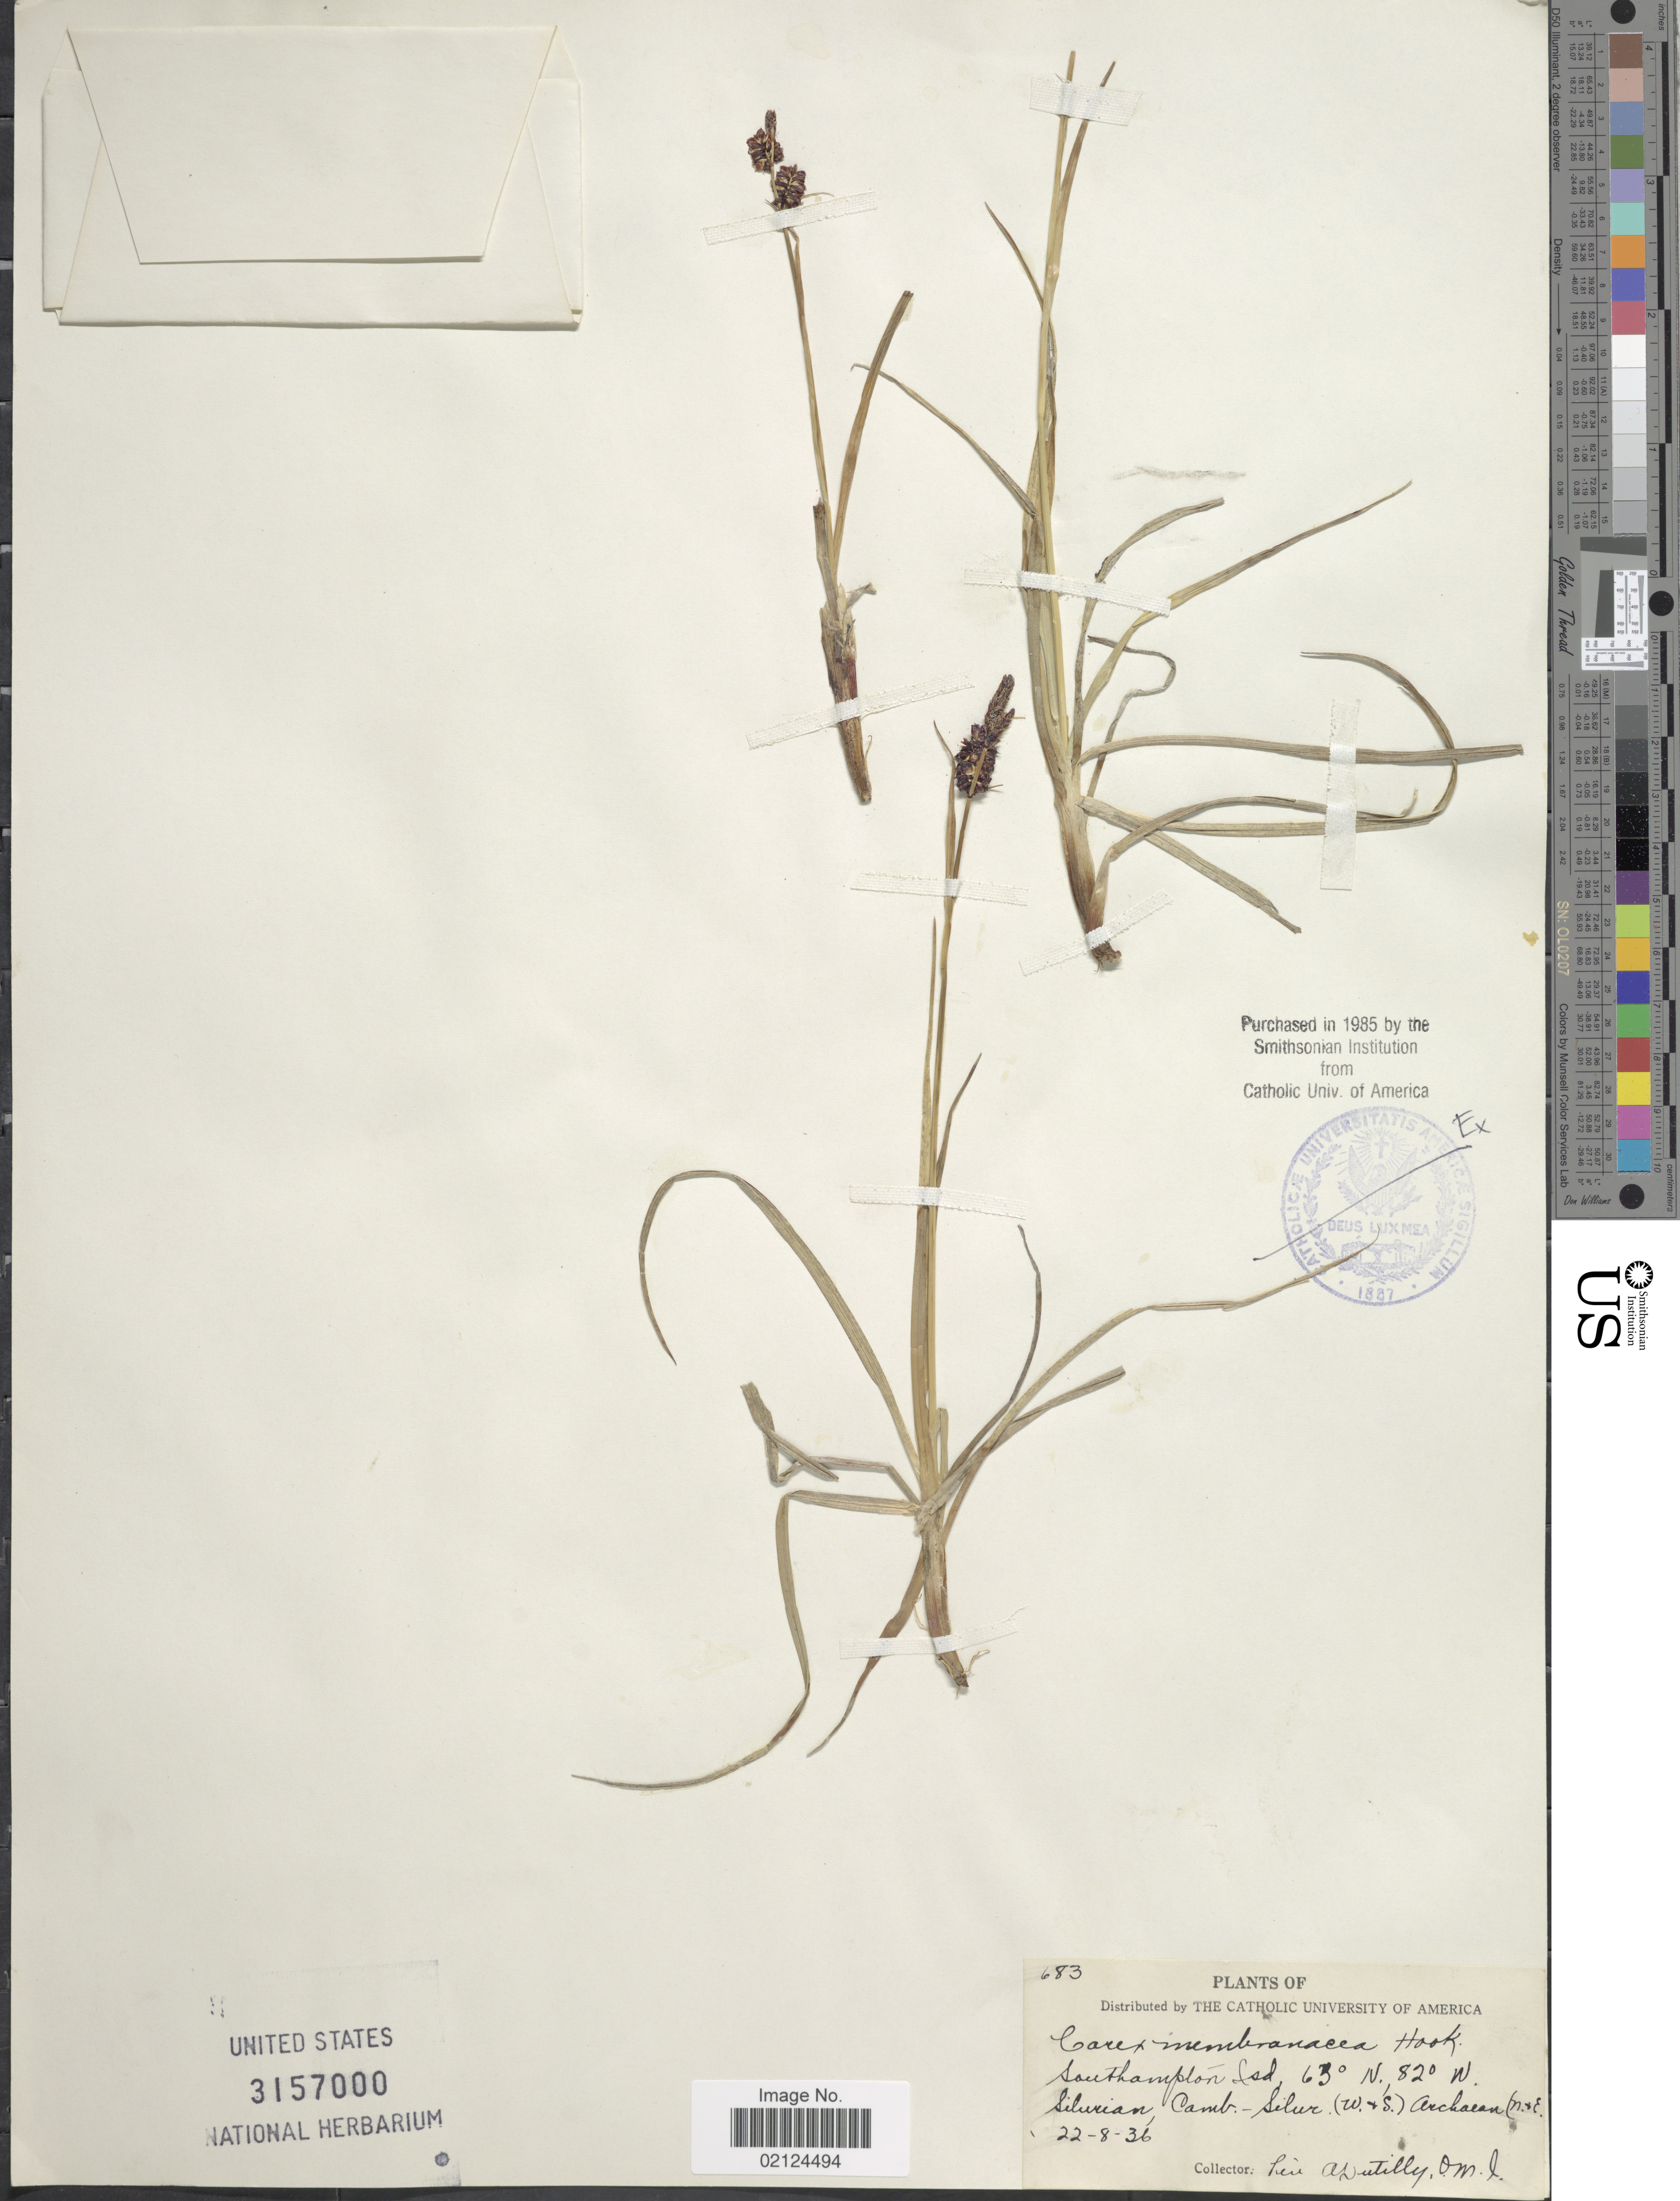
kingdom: Plantae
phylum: Tracheophyta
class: Liliopsida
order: Poales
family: Cyperaceae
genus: Carex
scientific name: Carex membranacea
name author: Hook.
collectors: P. Dutilly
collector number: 683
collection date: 1936-08-22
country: Canada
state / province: Nunavut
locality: Southampton Isd.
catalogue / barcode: US 3157000